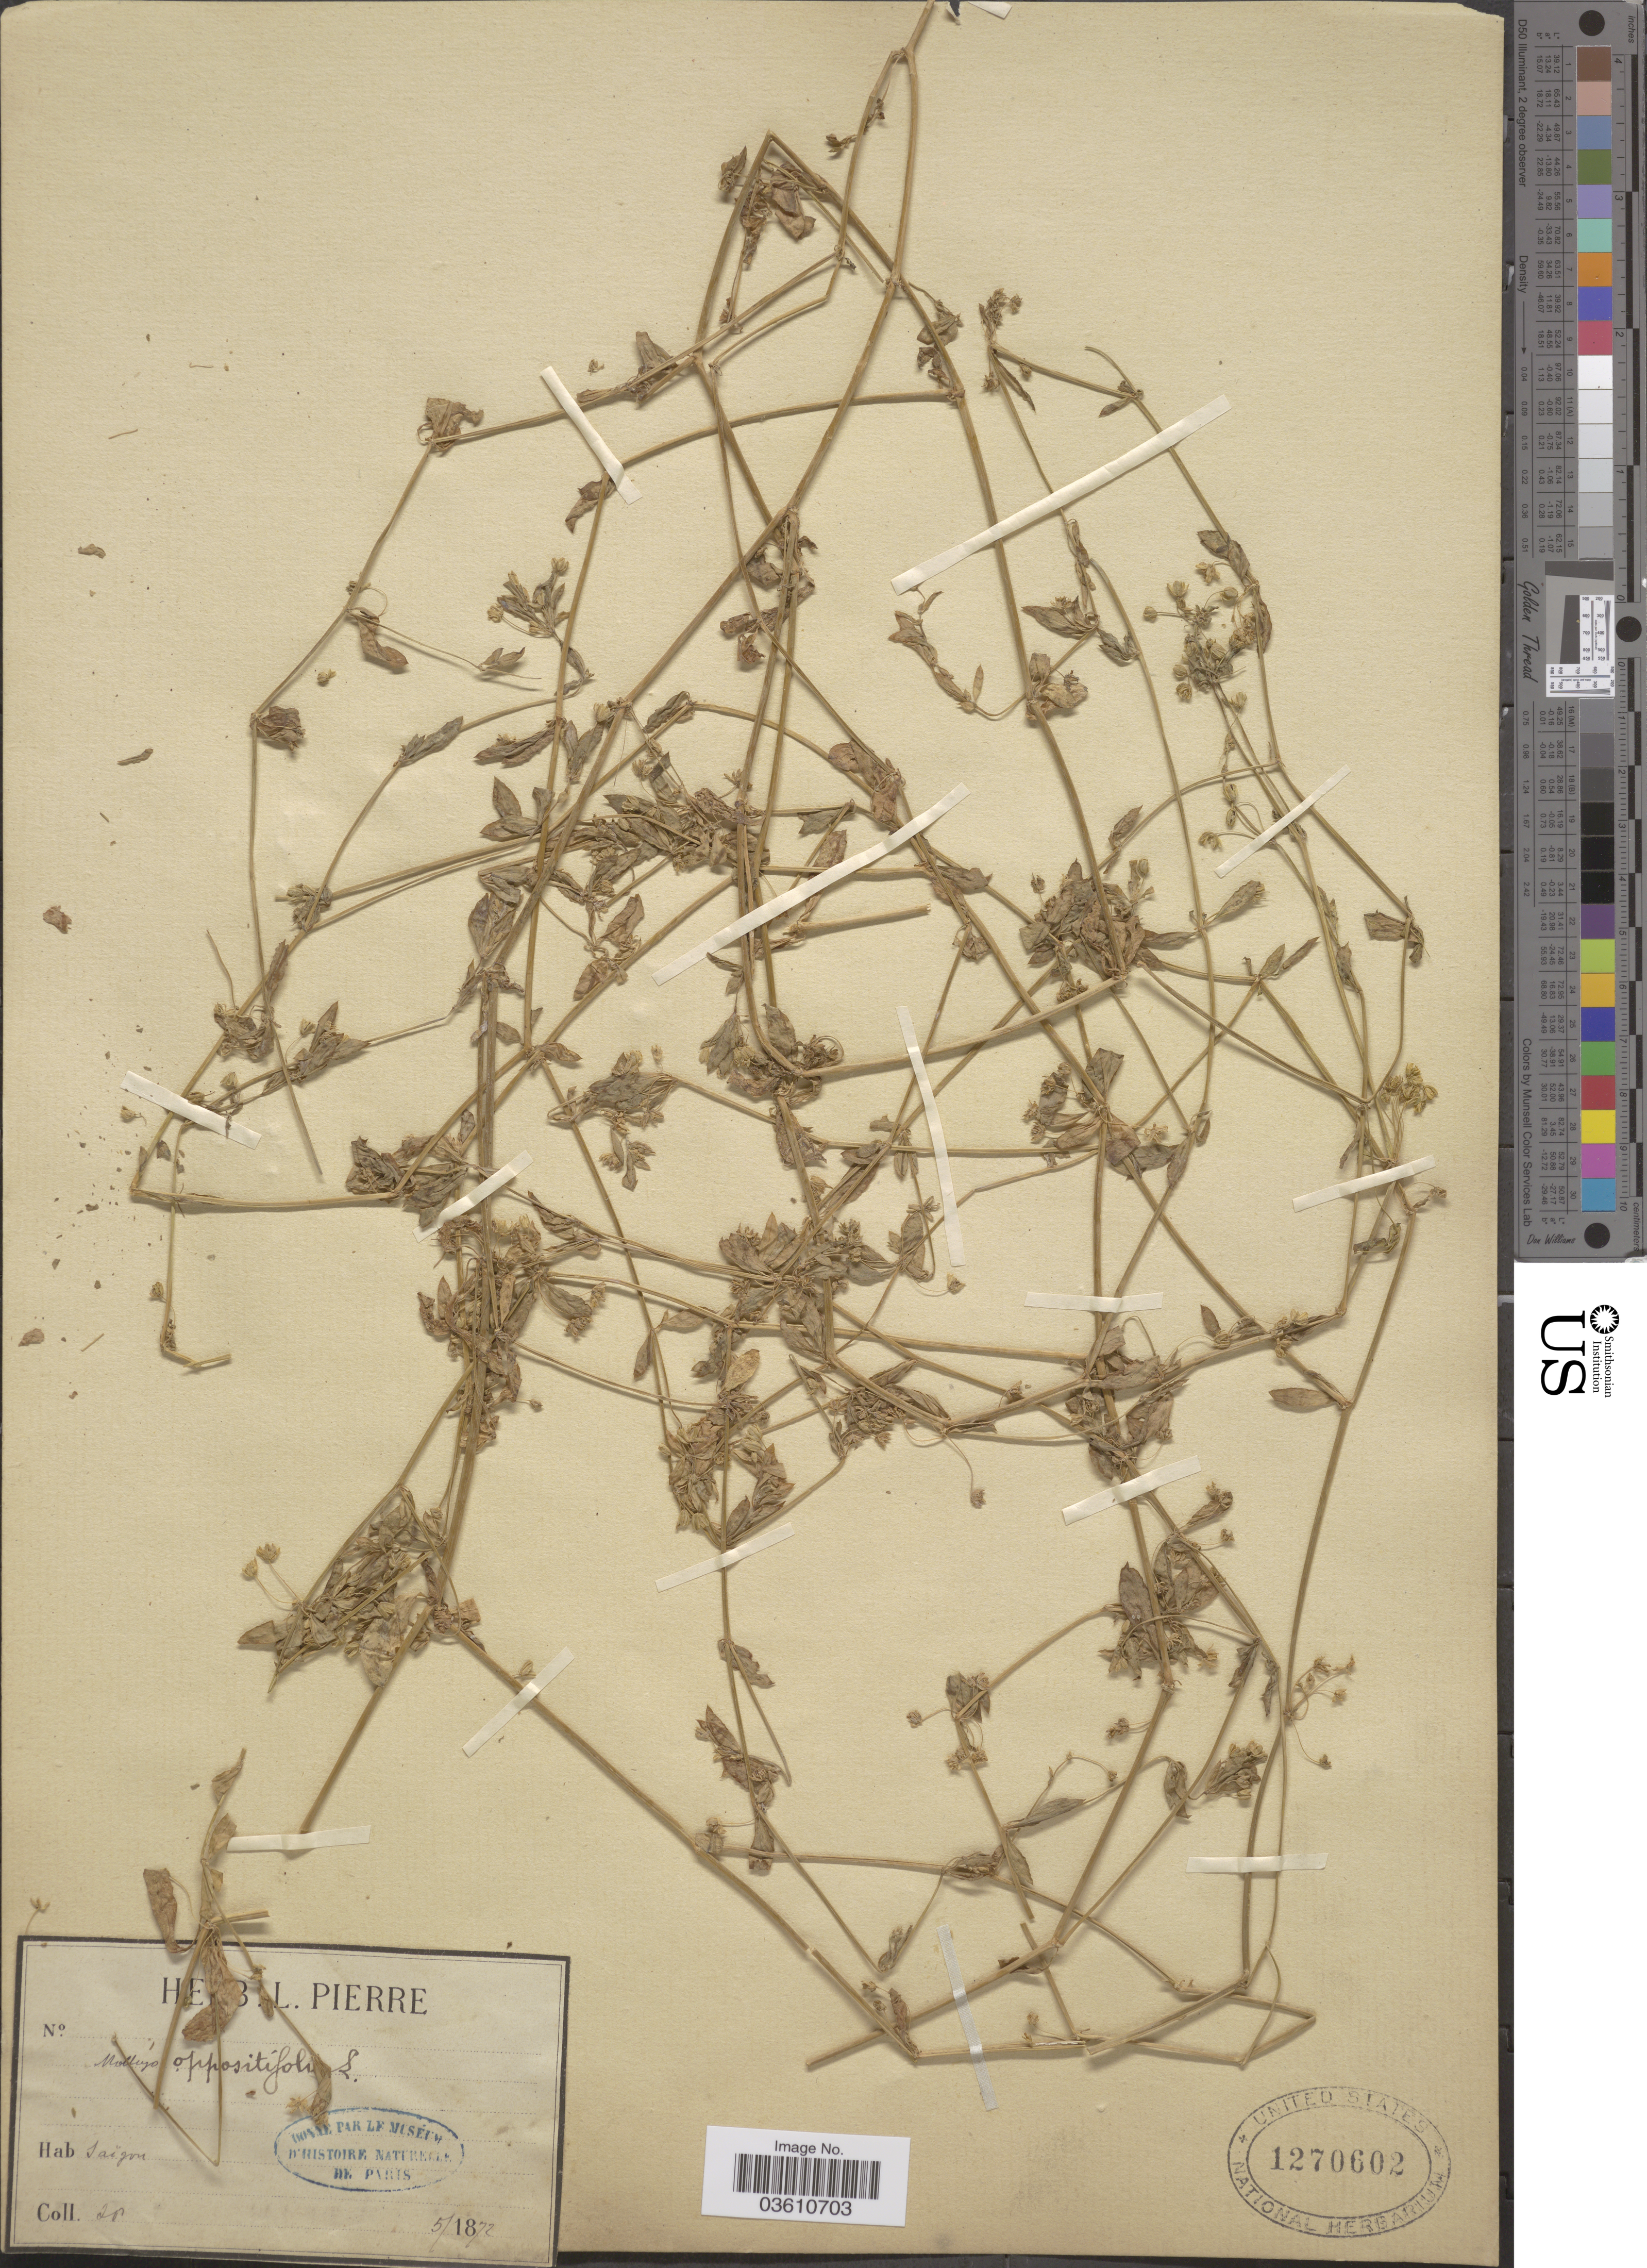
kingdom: Plantae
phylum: Tracheophyta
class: Magnoliopsida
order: Caryophyllales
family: Molluginaceae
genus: Glinus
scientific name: Glinus oppositifolius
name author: (L.) Aug. DC.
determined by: Strong, Mark T., (BOT), Smithsonian Institution - National Museum of Natural History (UNITED STATES)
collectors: L. Pierre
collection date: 1872-05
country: Vietnam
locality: Saïgon.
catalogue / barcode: US 1270602